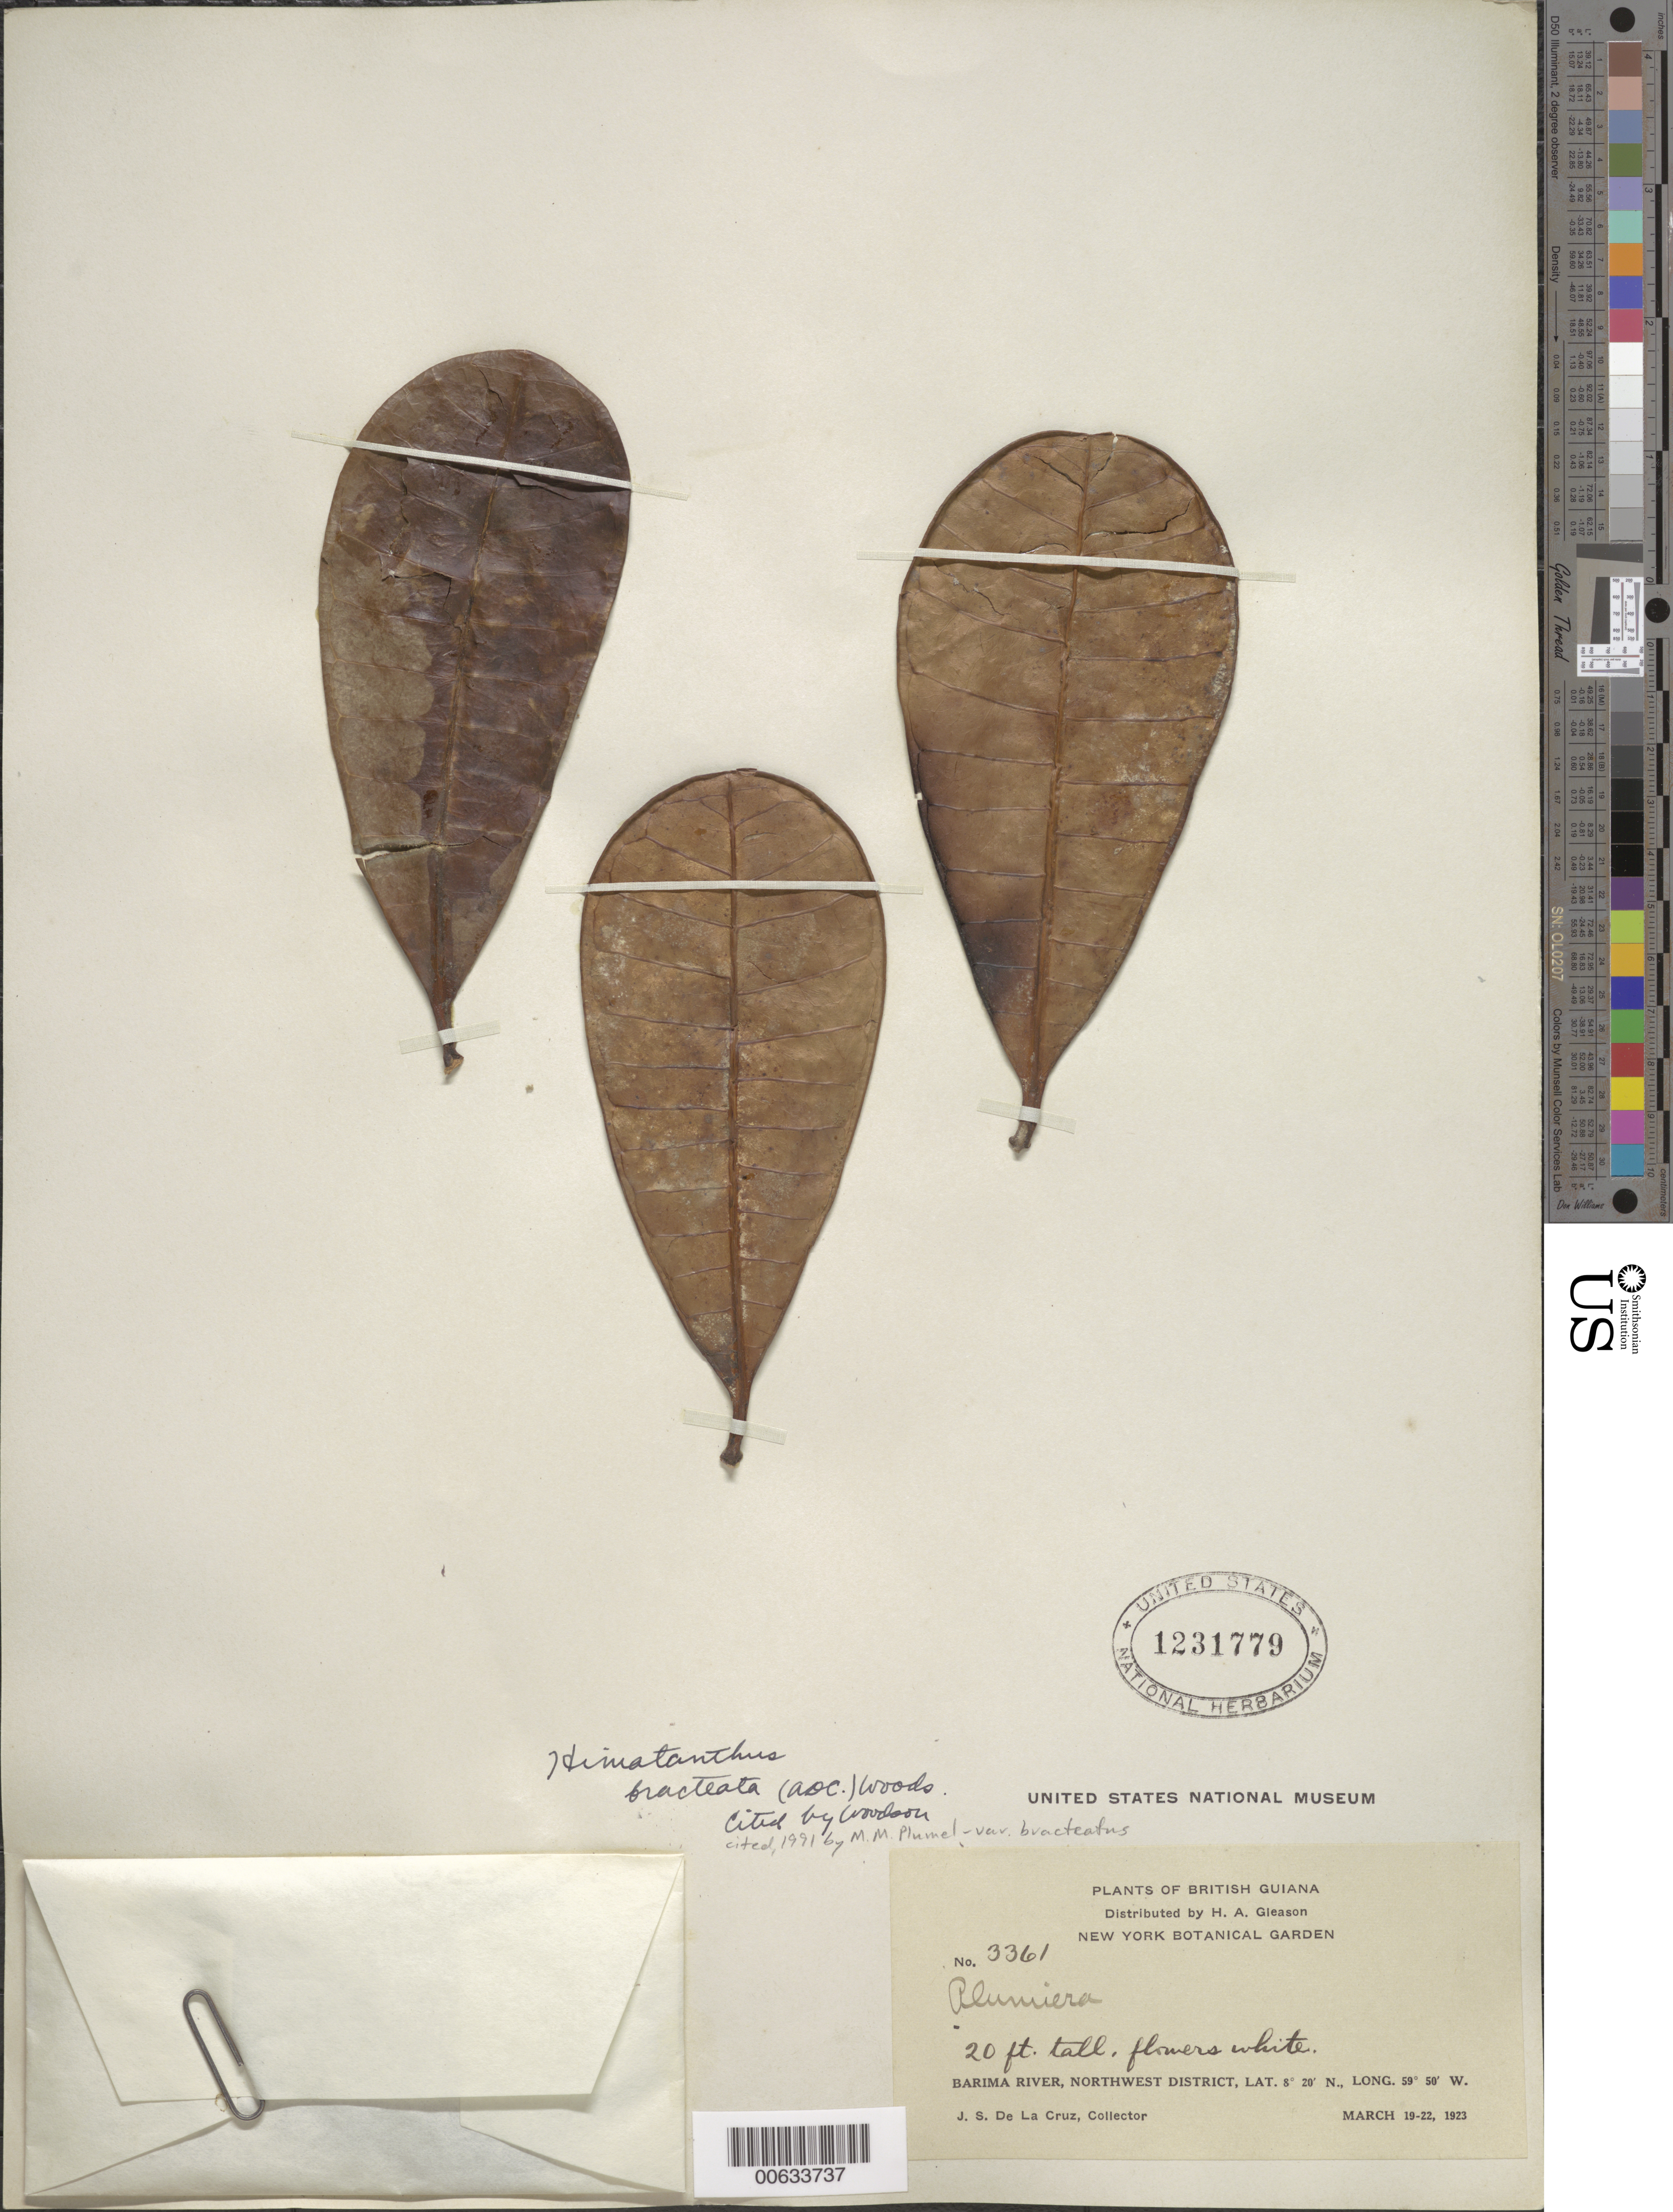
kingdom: Plantae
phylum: Tracheophyta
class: Magnoliopsida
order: Gentianales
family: Apocynaceae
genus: Himatanthus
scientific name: Himatanthus bracteatus var. bracteatus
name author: (A. DC.) Woodson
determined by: Plumel, M. - M.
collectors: J. S. de la Cruz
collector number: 3361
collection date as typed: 19-Mar-23 to 22-Mar-23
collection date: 1923-03-19/1923-03-22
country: Guyana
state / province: Barima-Waini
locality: Barima R., NW District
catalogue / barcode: US 1231779